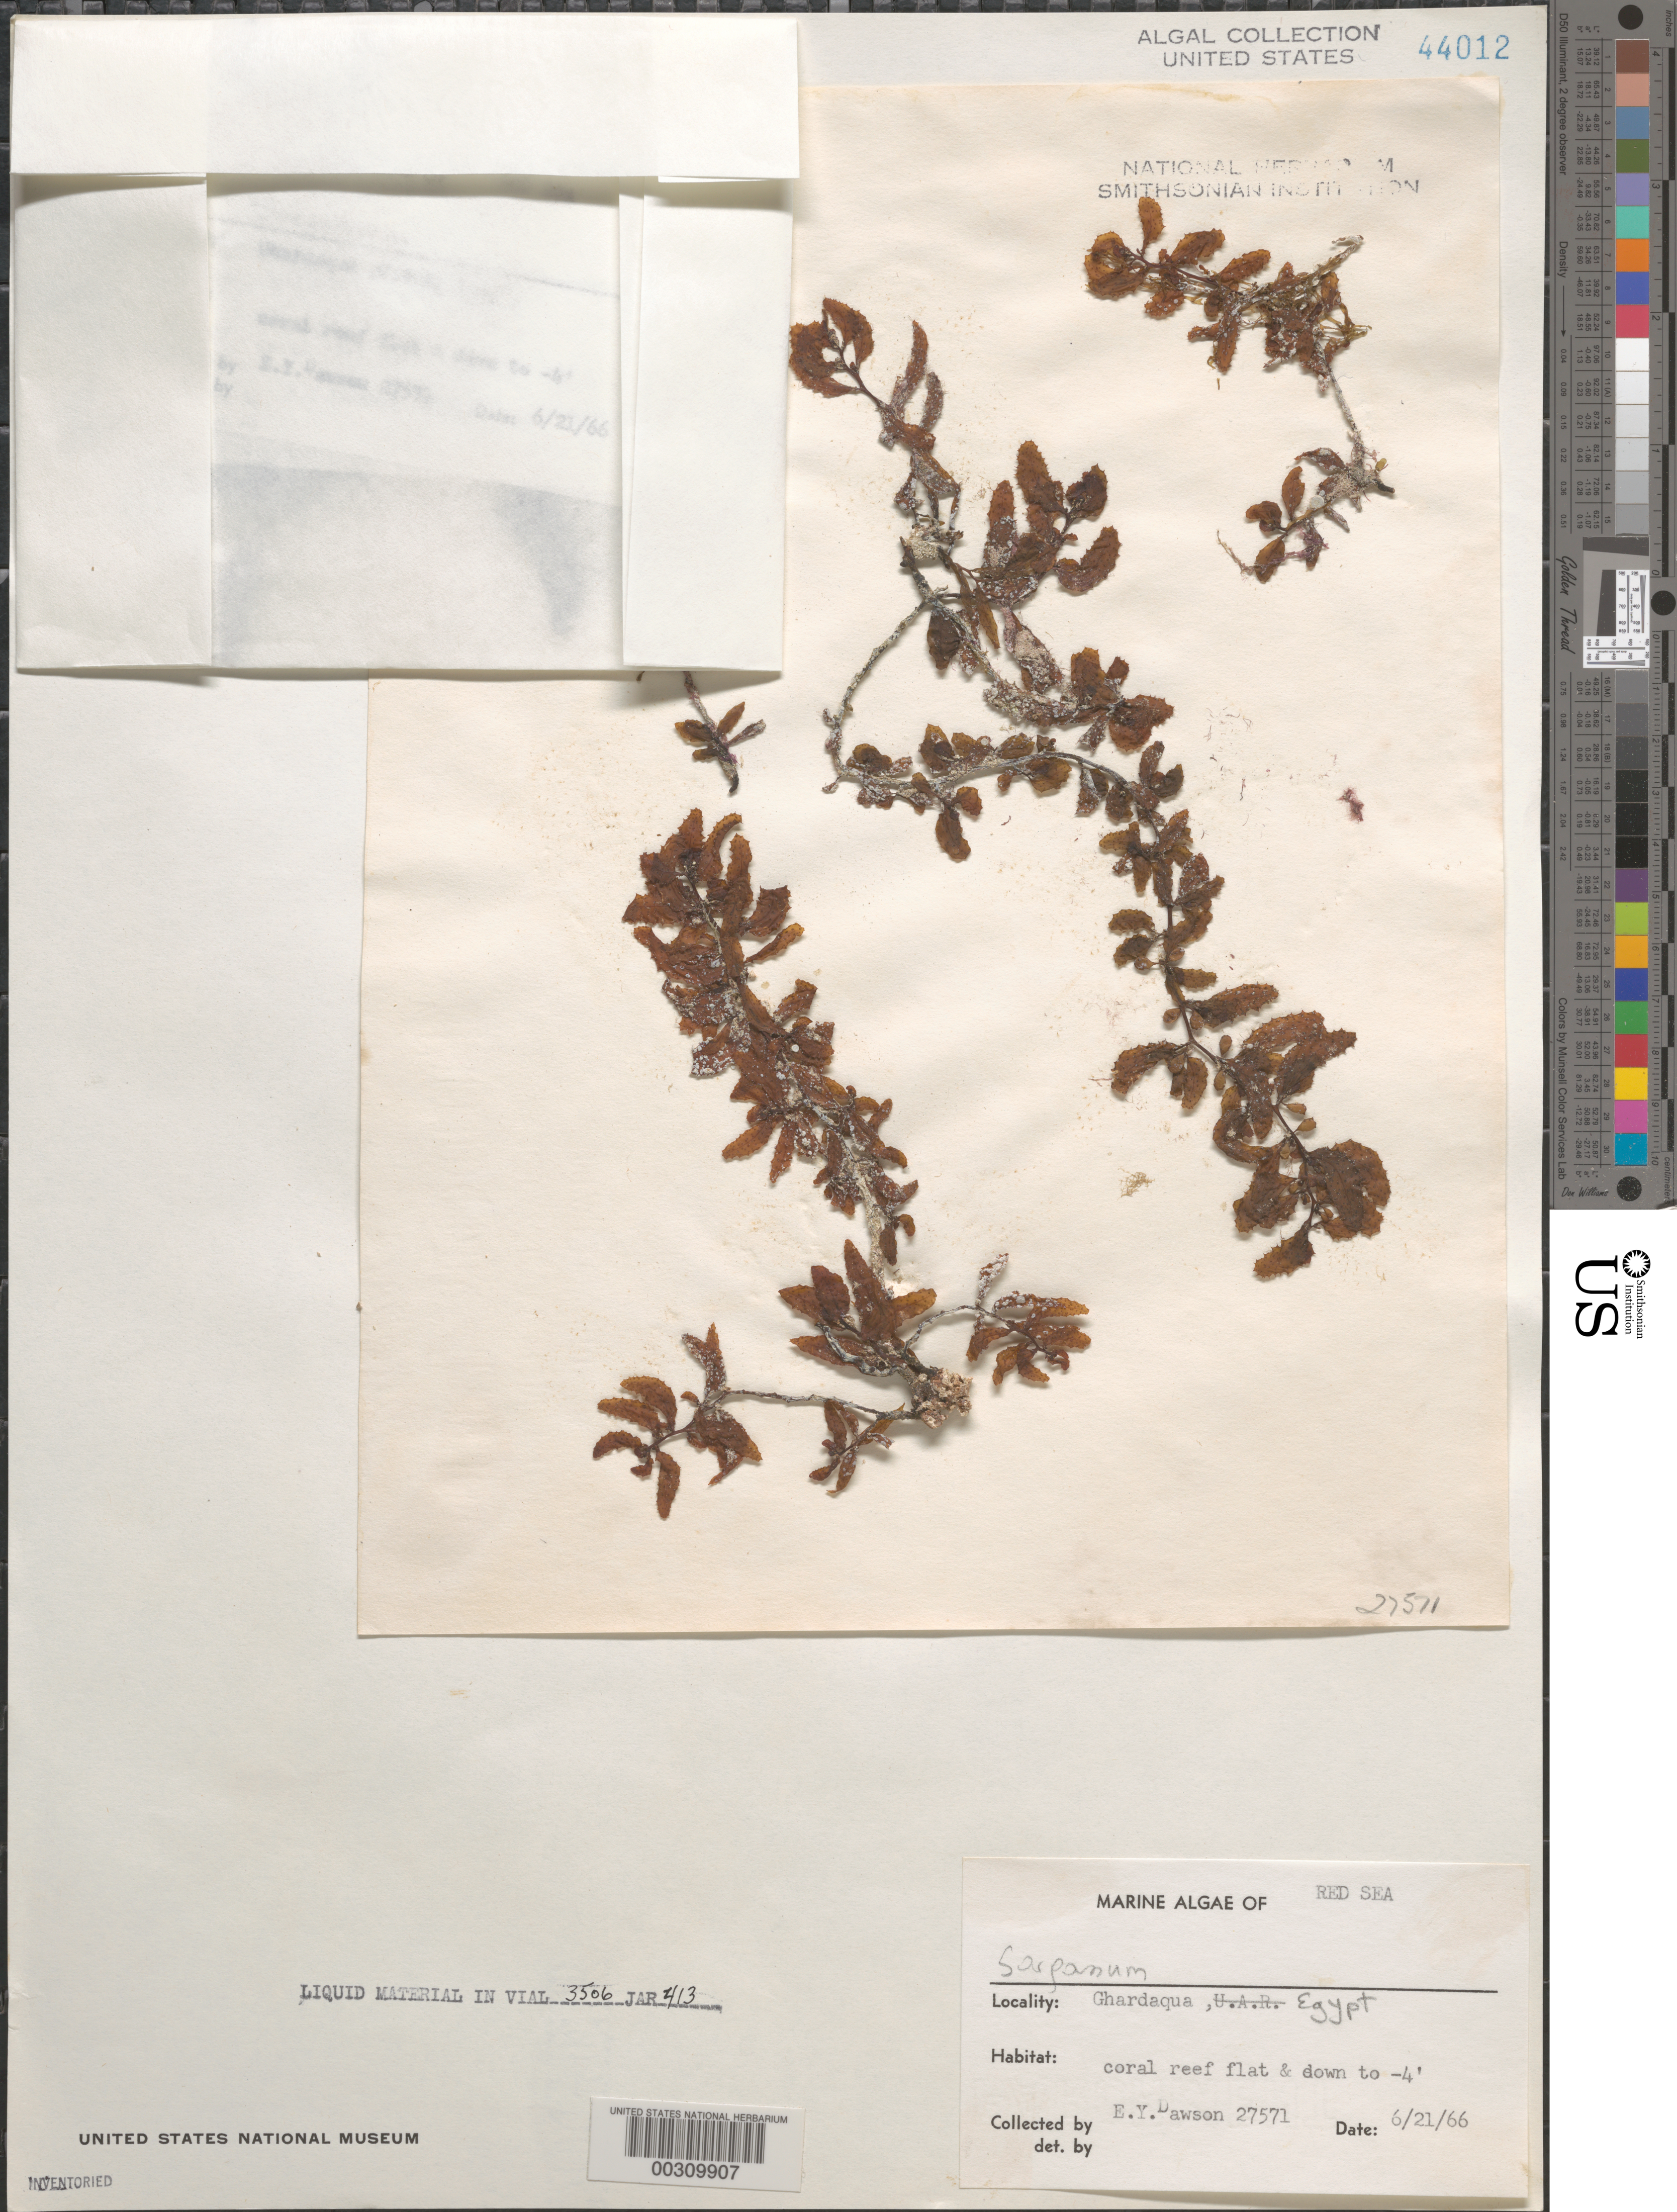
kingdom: Chromista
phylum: Ochrophyta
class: Phaeophyceae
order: Fucales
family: Sargassaceae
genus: Sargassum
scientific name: Sargassum sp.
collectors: E. Y. Dawson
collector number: EYD 27571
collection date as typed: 21 Jun 1966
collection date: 1966-06-21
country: Egypt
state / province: Al Bahr al Ahmar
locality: Ghardaqua, Red Sea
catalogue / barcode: US 44012